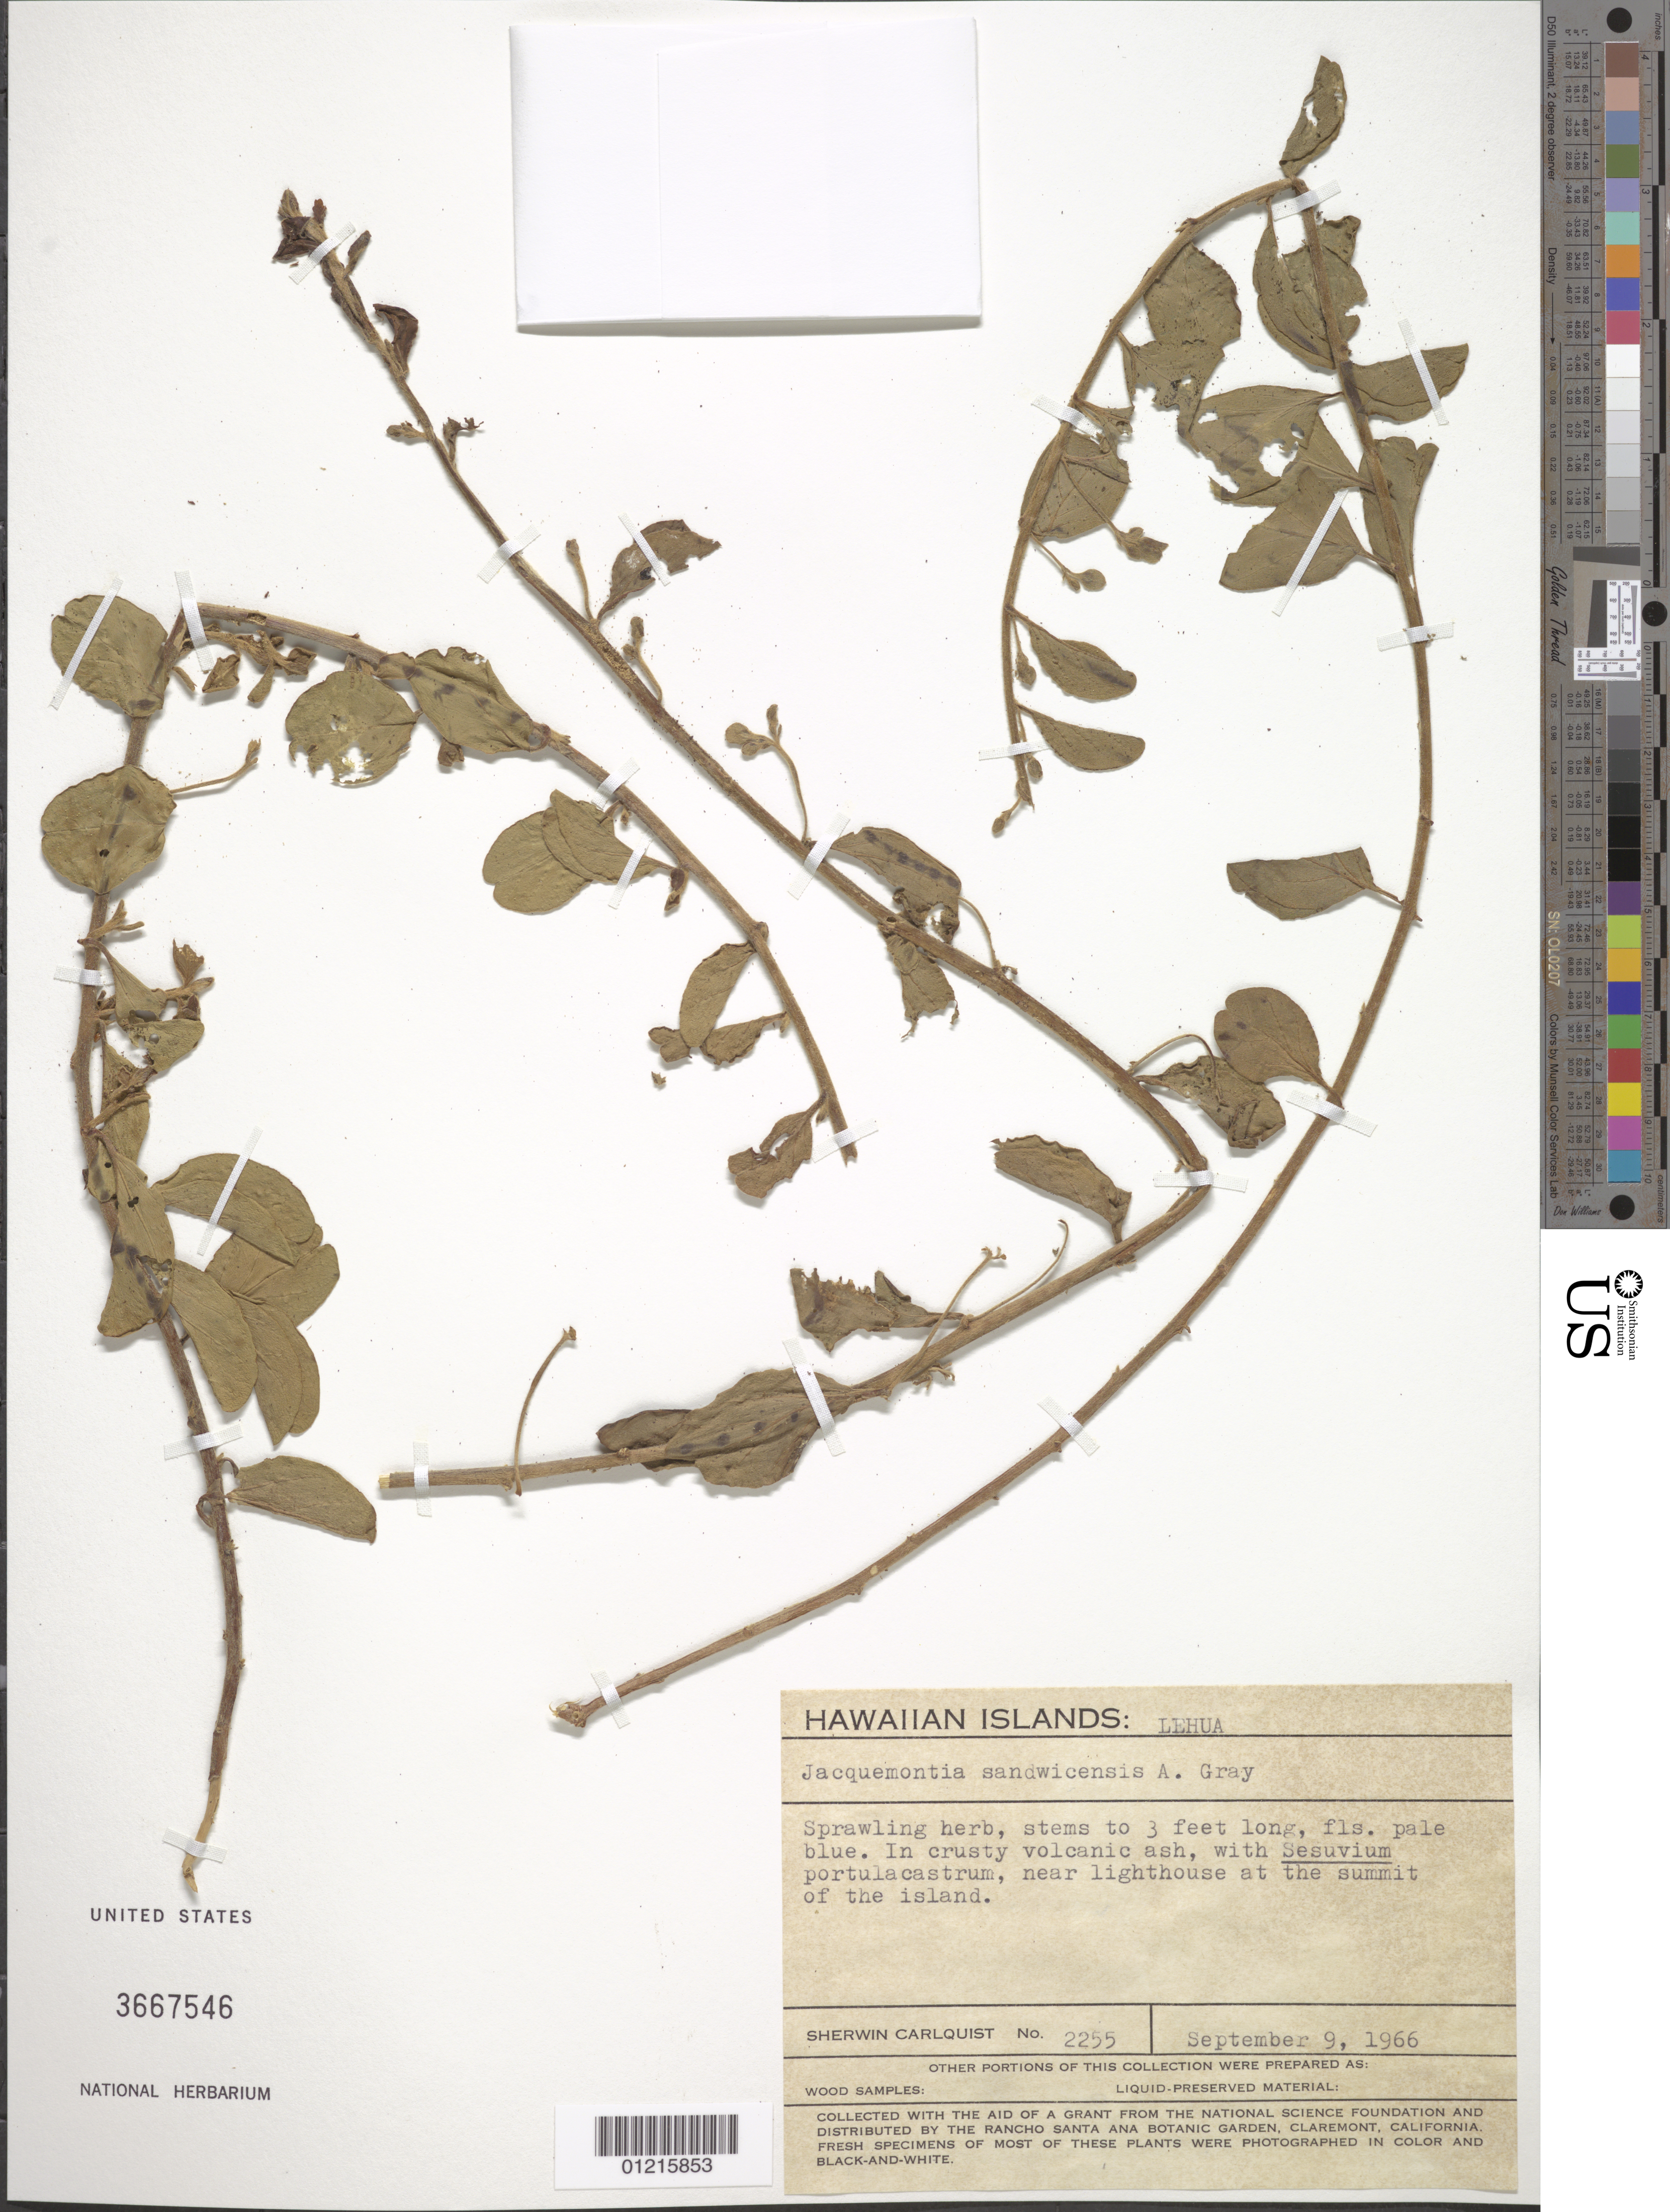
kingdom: Plantae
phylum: Tracheophyta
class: Magnoliopsida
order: Solanales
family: Convolvulaceae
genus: Jacquemontia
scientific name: Jacquemontia sandwicensis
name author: A. Gray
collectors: S. Carlquist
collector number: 2255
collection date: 1966-09-09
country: United States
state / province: Hawaii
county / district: Kauai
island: Lehua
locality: Near lighthouse at the summit of the island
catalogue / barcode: US 3667546